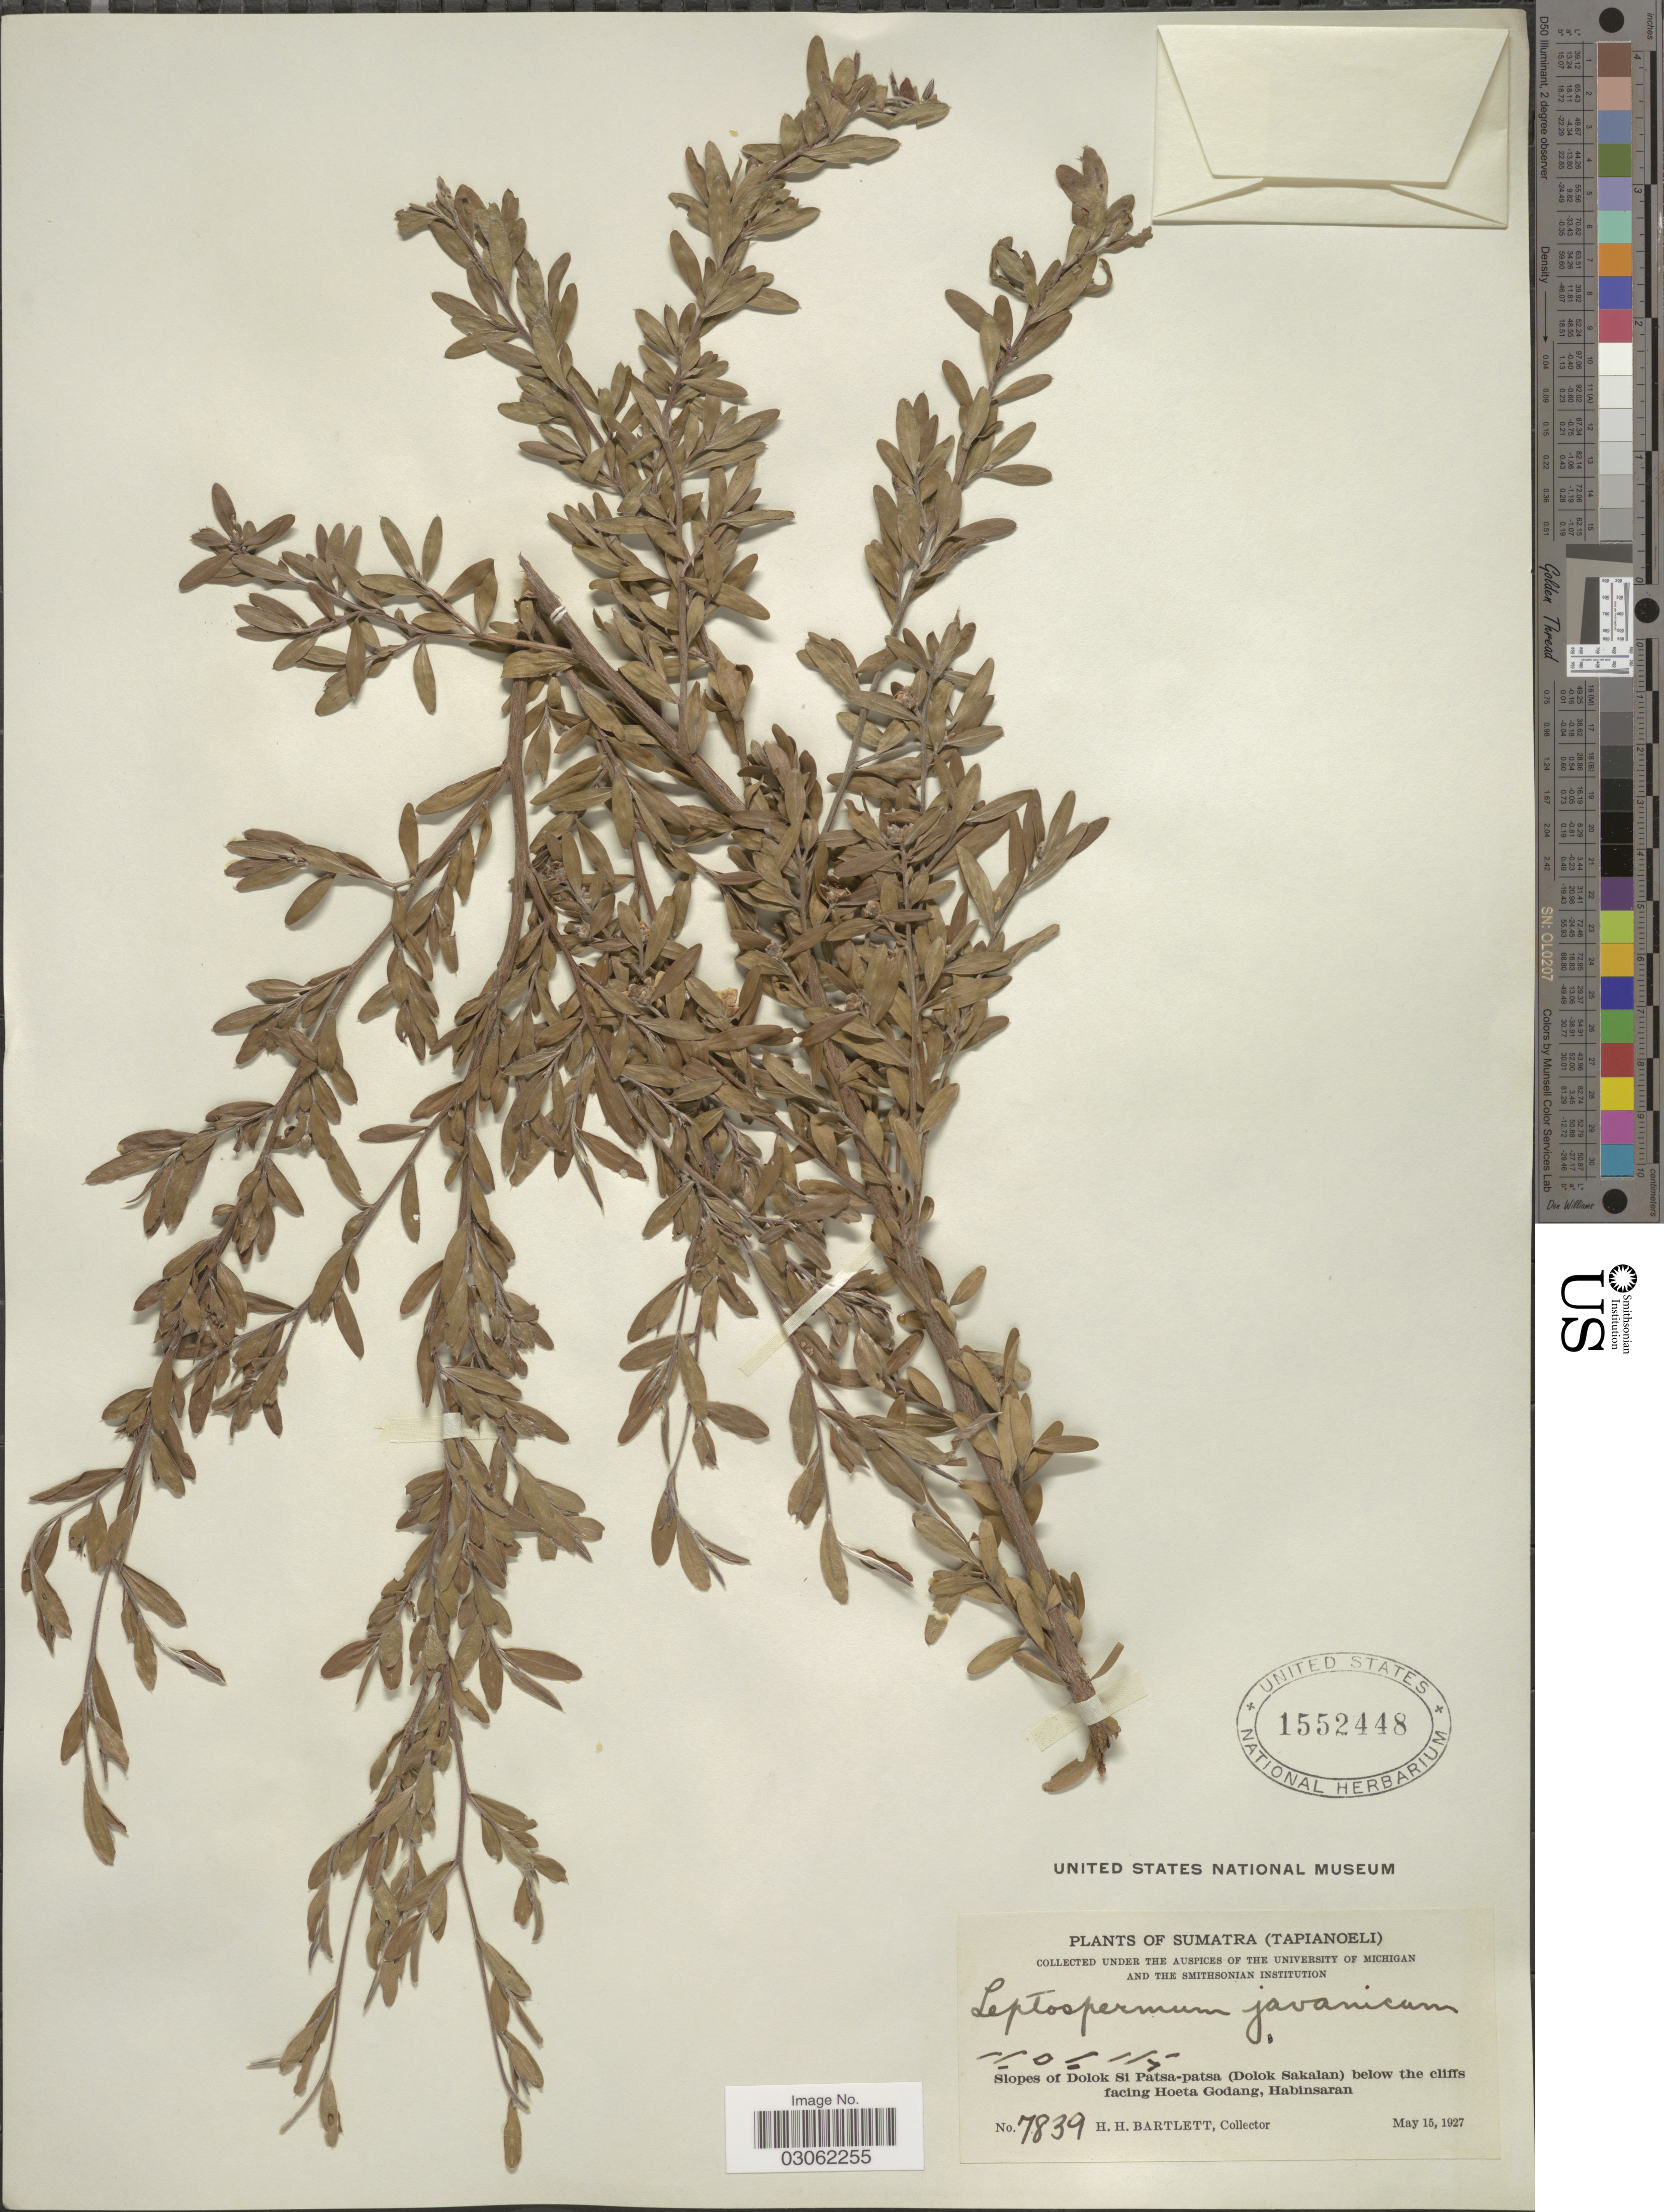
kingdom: Plantae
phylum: Tracheophyta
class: Magnoliopsida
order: Myrtales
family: Myrtaceae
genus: Leptospermum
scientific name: Leptospermum javanicum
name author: Blume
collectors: H. H. Bartlett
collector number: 7839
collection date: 1927-05-15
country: Indonesia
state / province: Sumatra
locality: Tapianoeli. Slopes of Dolok Si Patsa-patsa (Dolok Sakalan) below the cliffs facing Hoeta Godang, Habinsaran.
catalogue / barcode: US 1552448